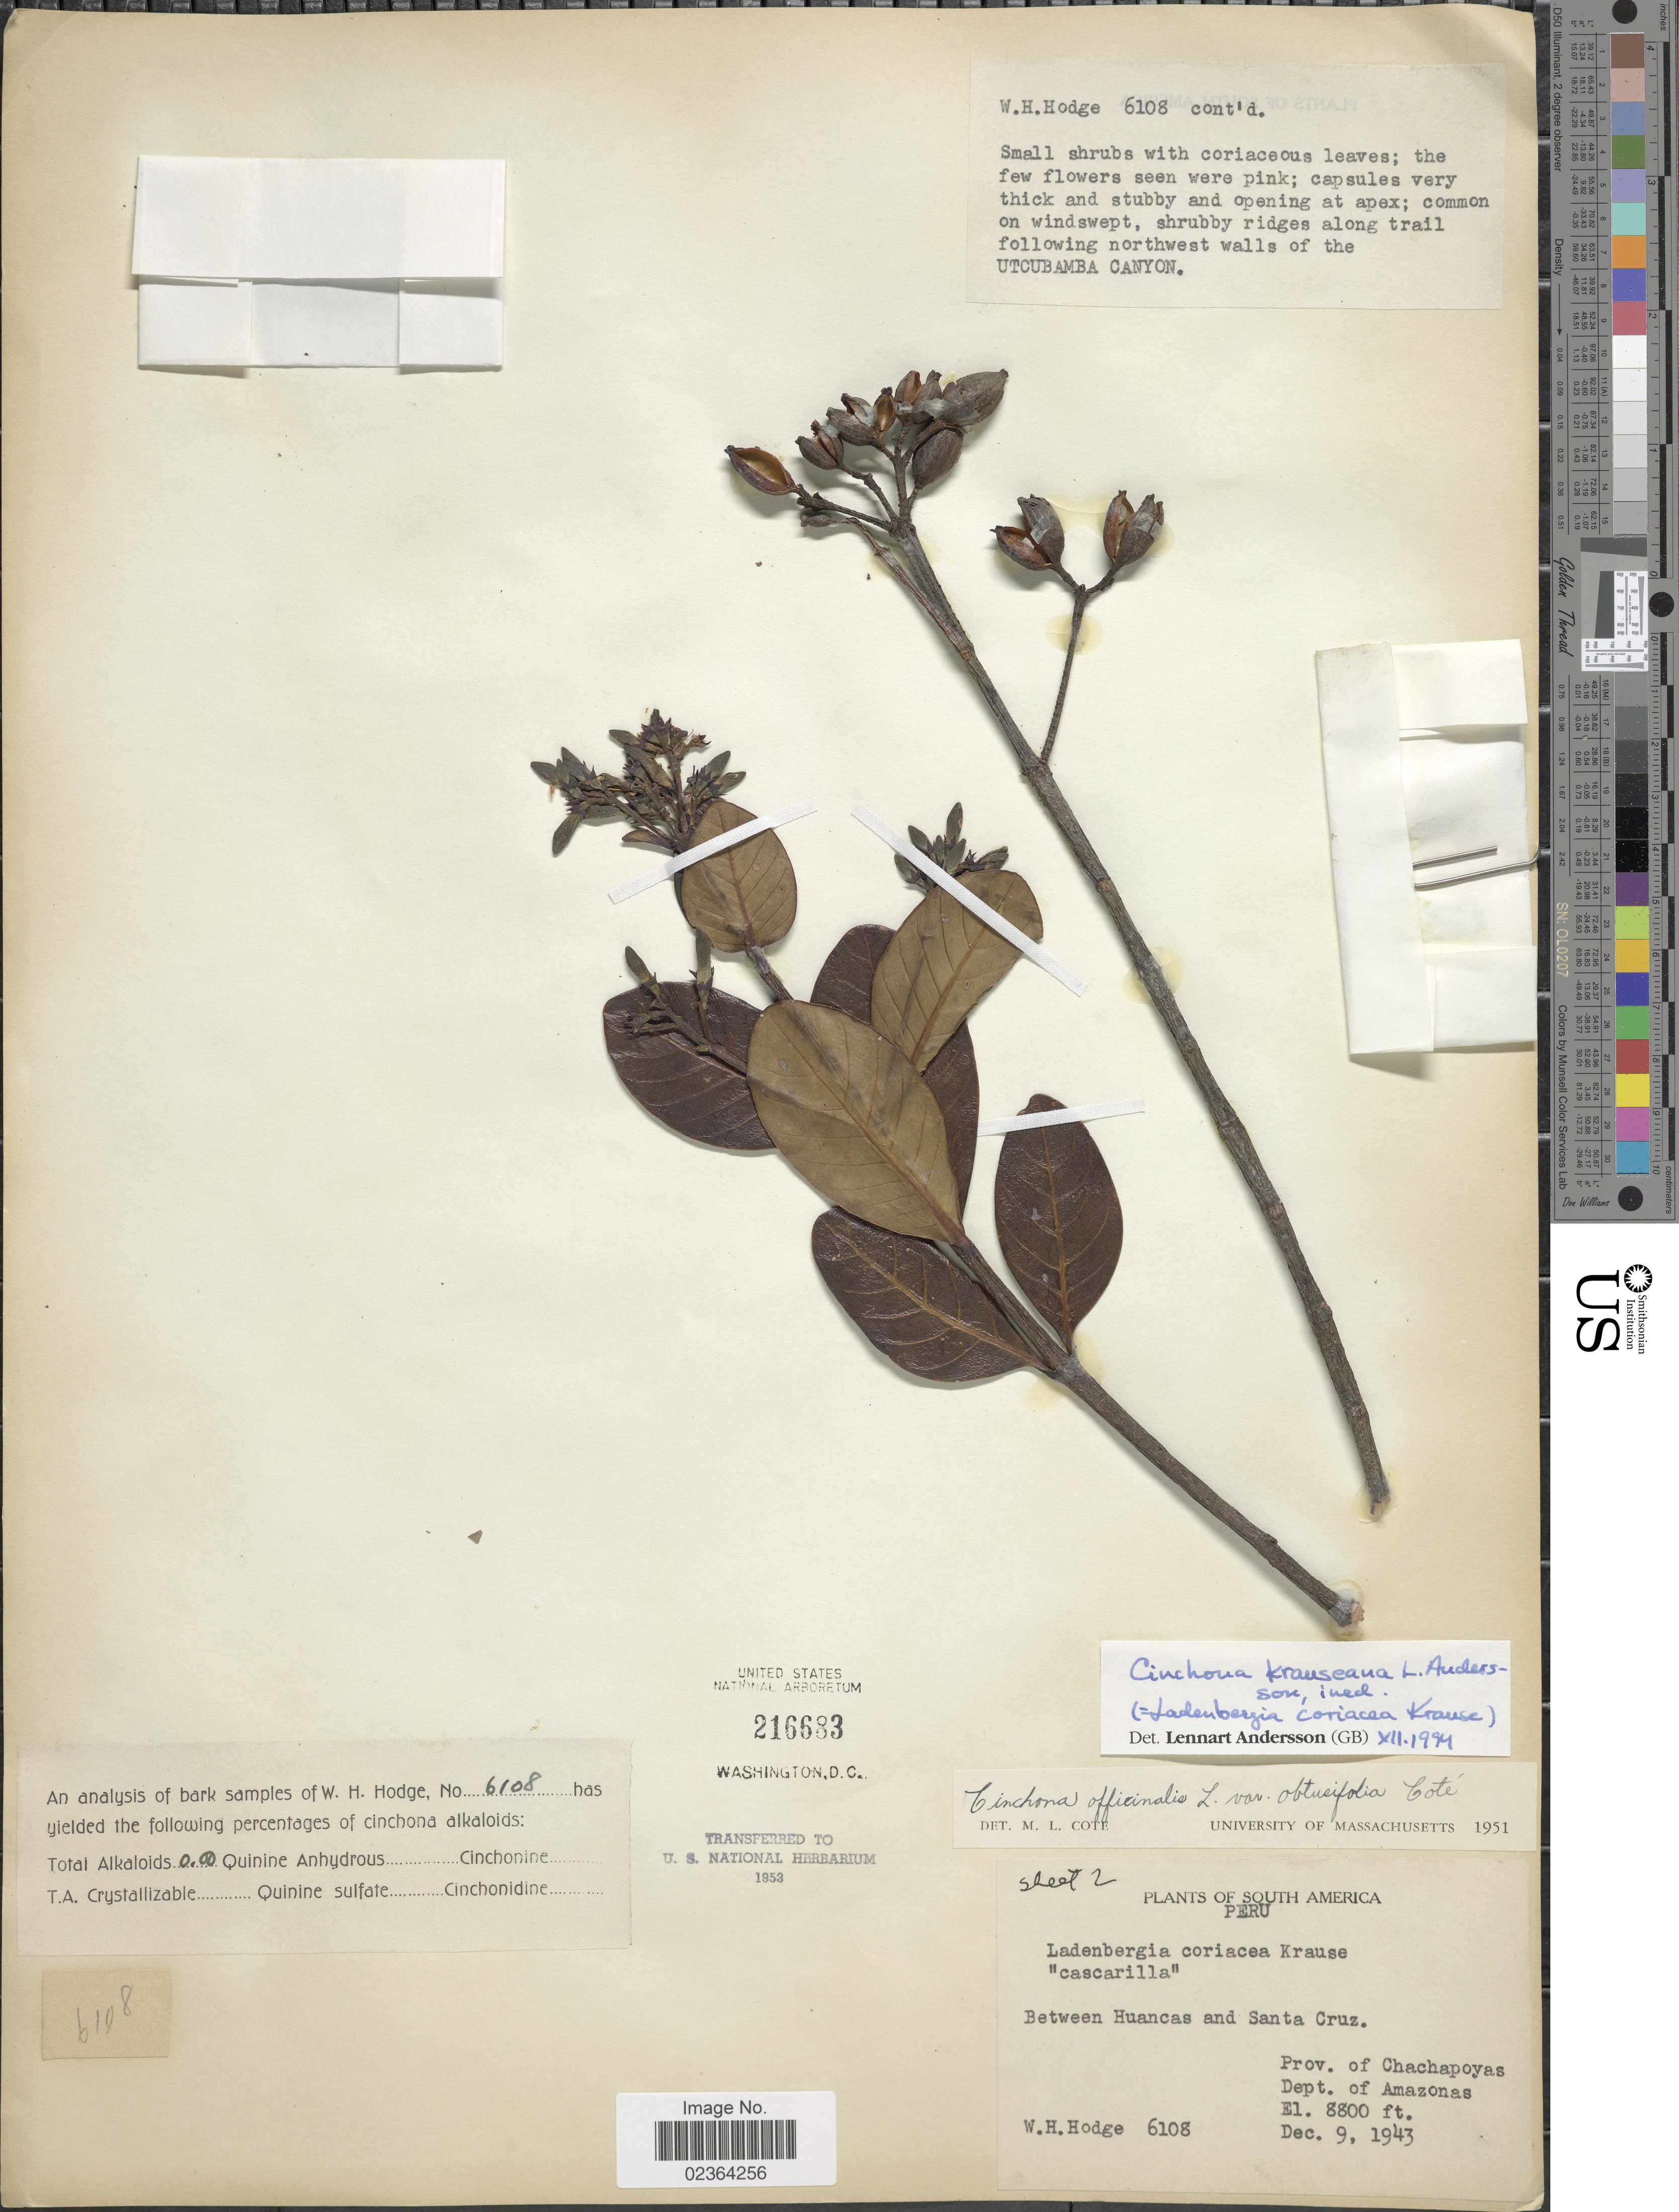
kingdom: Plantae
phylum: Tracheophyta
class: Magnoliopsida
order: Gentianales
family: Rubiaceae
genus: Cinchona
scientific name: Cinchona krauseana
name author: L. Andersson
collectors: W. Hodge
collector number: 6108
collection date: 1943-12-09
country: Peru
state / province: Amazonas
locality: Prov. of Chachapoyas, Dept. of Amazonas, Between Huancas and Santa Cruz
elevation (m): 2682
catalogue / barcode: US 216683